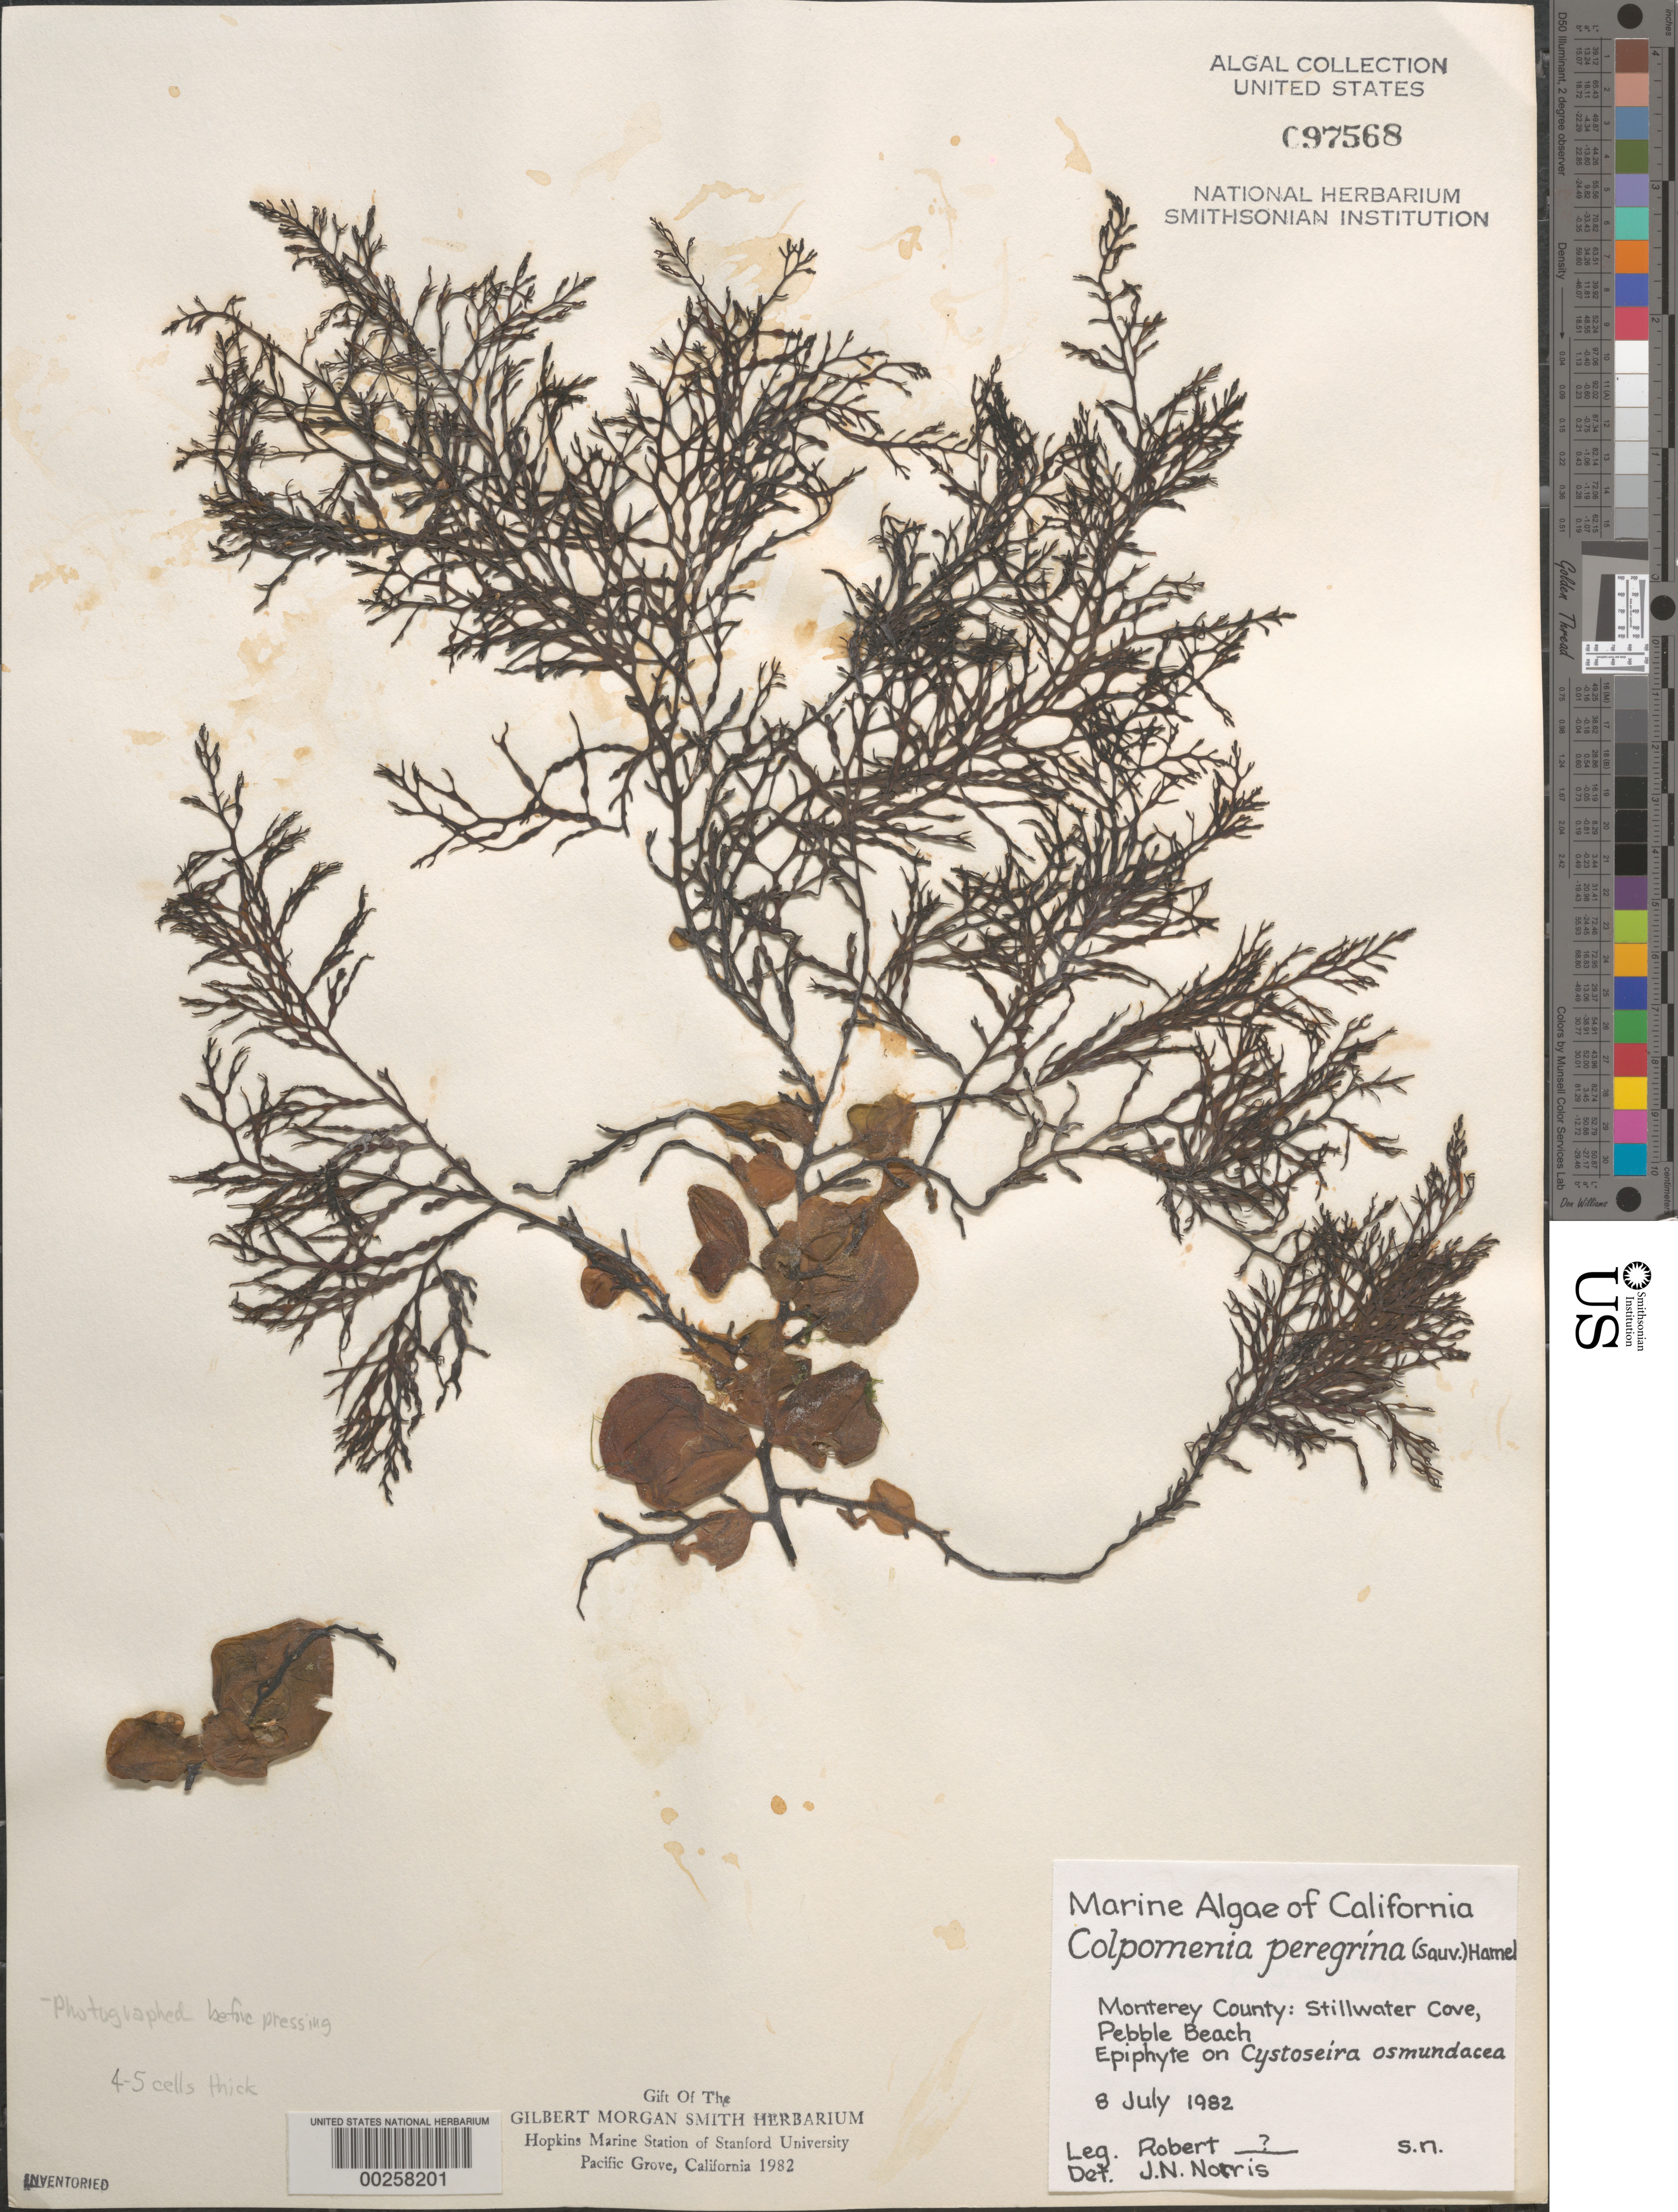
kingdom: Chromista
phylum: Ochrophyta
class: Phaeophyceae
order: Scytosiphonales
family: Scytosiphonaceae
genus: Colpomenia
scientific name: Colpomenia peregrina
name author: Sauv.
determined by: Norris, James N.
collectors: Robert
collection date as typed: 08 Jul 1982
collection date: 1982-07-08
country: United States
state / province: California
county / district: Monterey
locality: Stillwater Cove, Pebble Beach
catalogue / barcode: US 97568